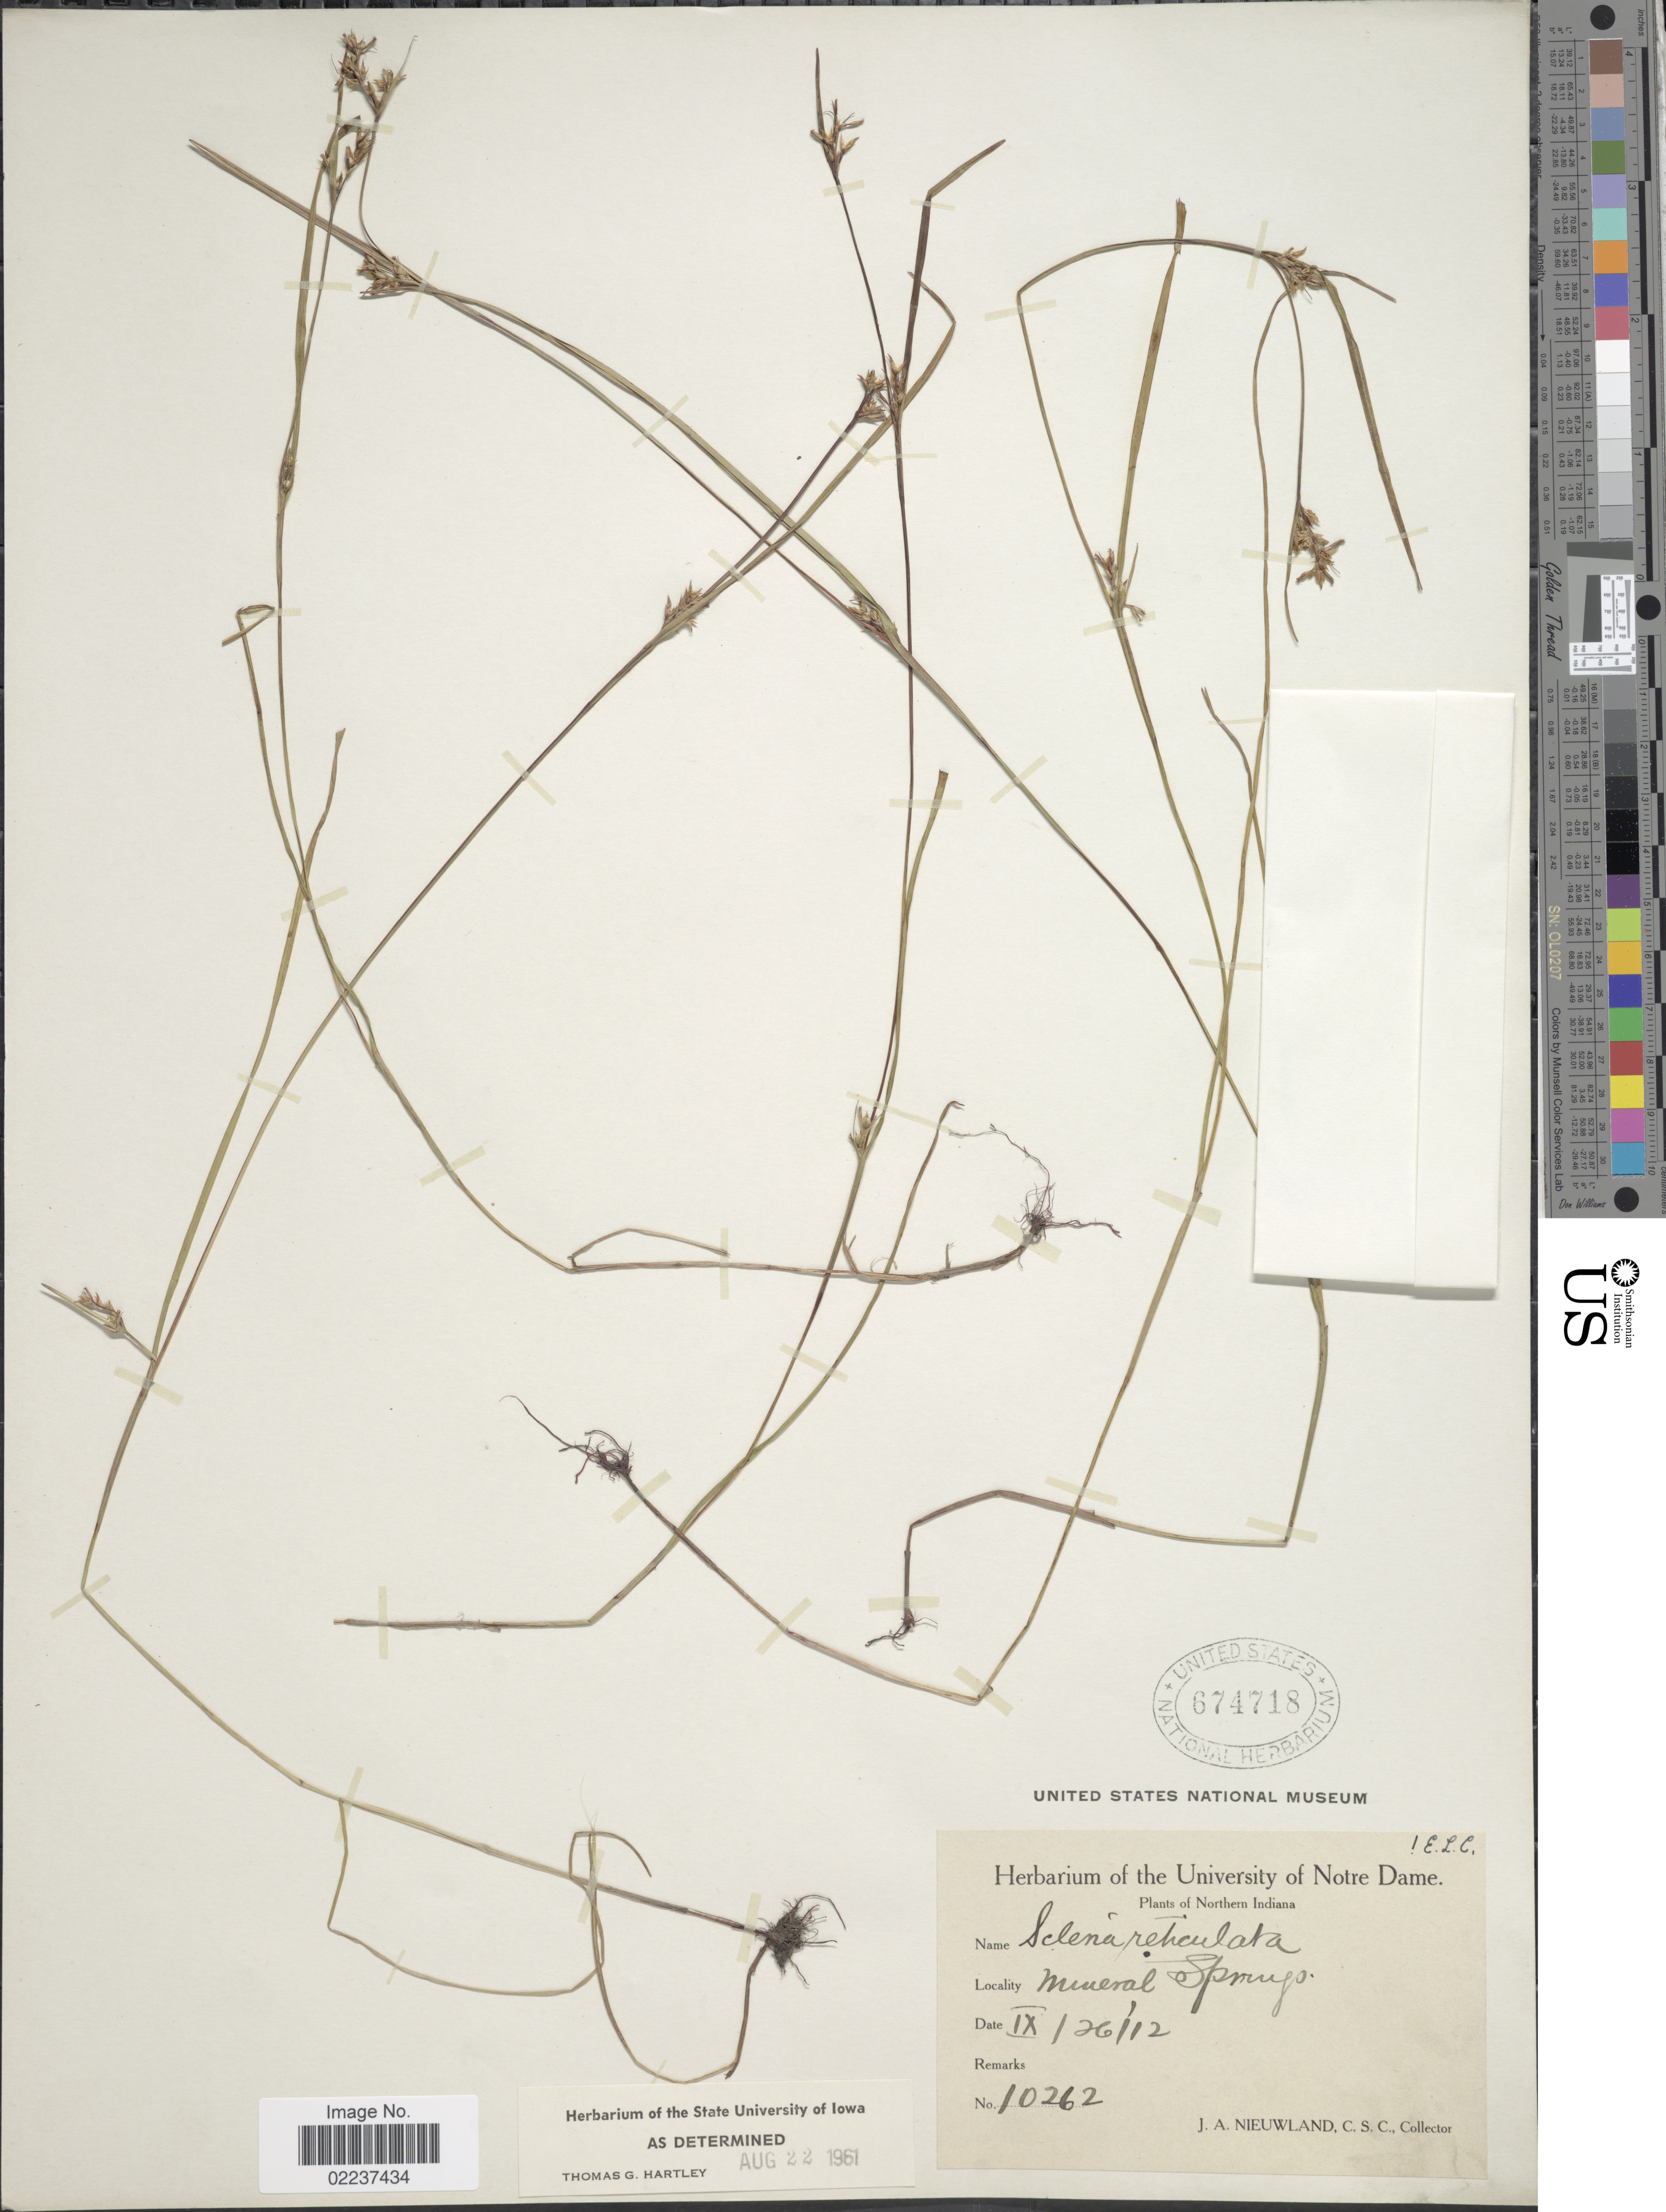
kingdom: Plantae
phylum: Tracheophyta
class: Liliopsida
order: Poales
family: Cyperaceae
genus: Scleria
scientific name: Scleria reticularis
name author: Michx.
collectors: J. A. Nieuwland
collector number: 10262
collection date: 1912-09-26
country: United States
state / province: Indiana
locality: Northern Indiana, Mineral Springs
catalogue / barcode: US 674718